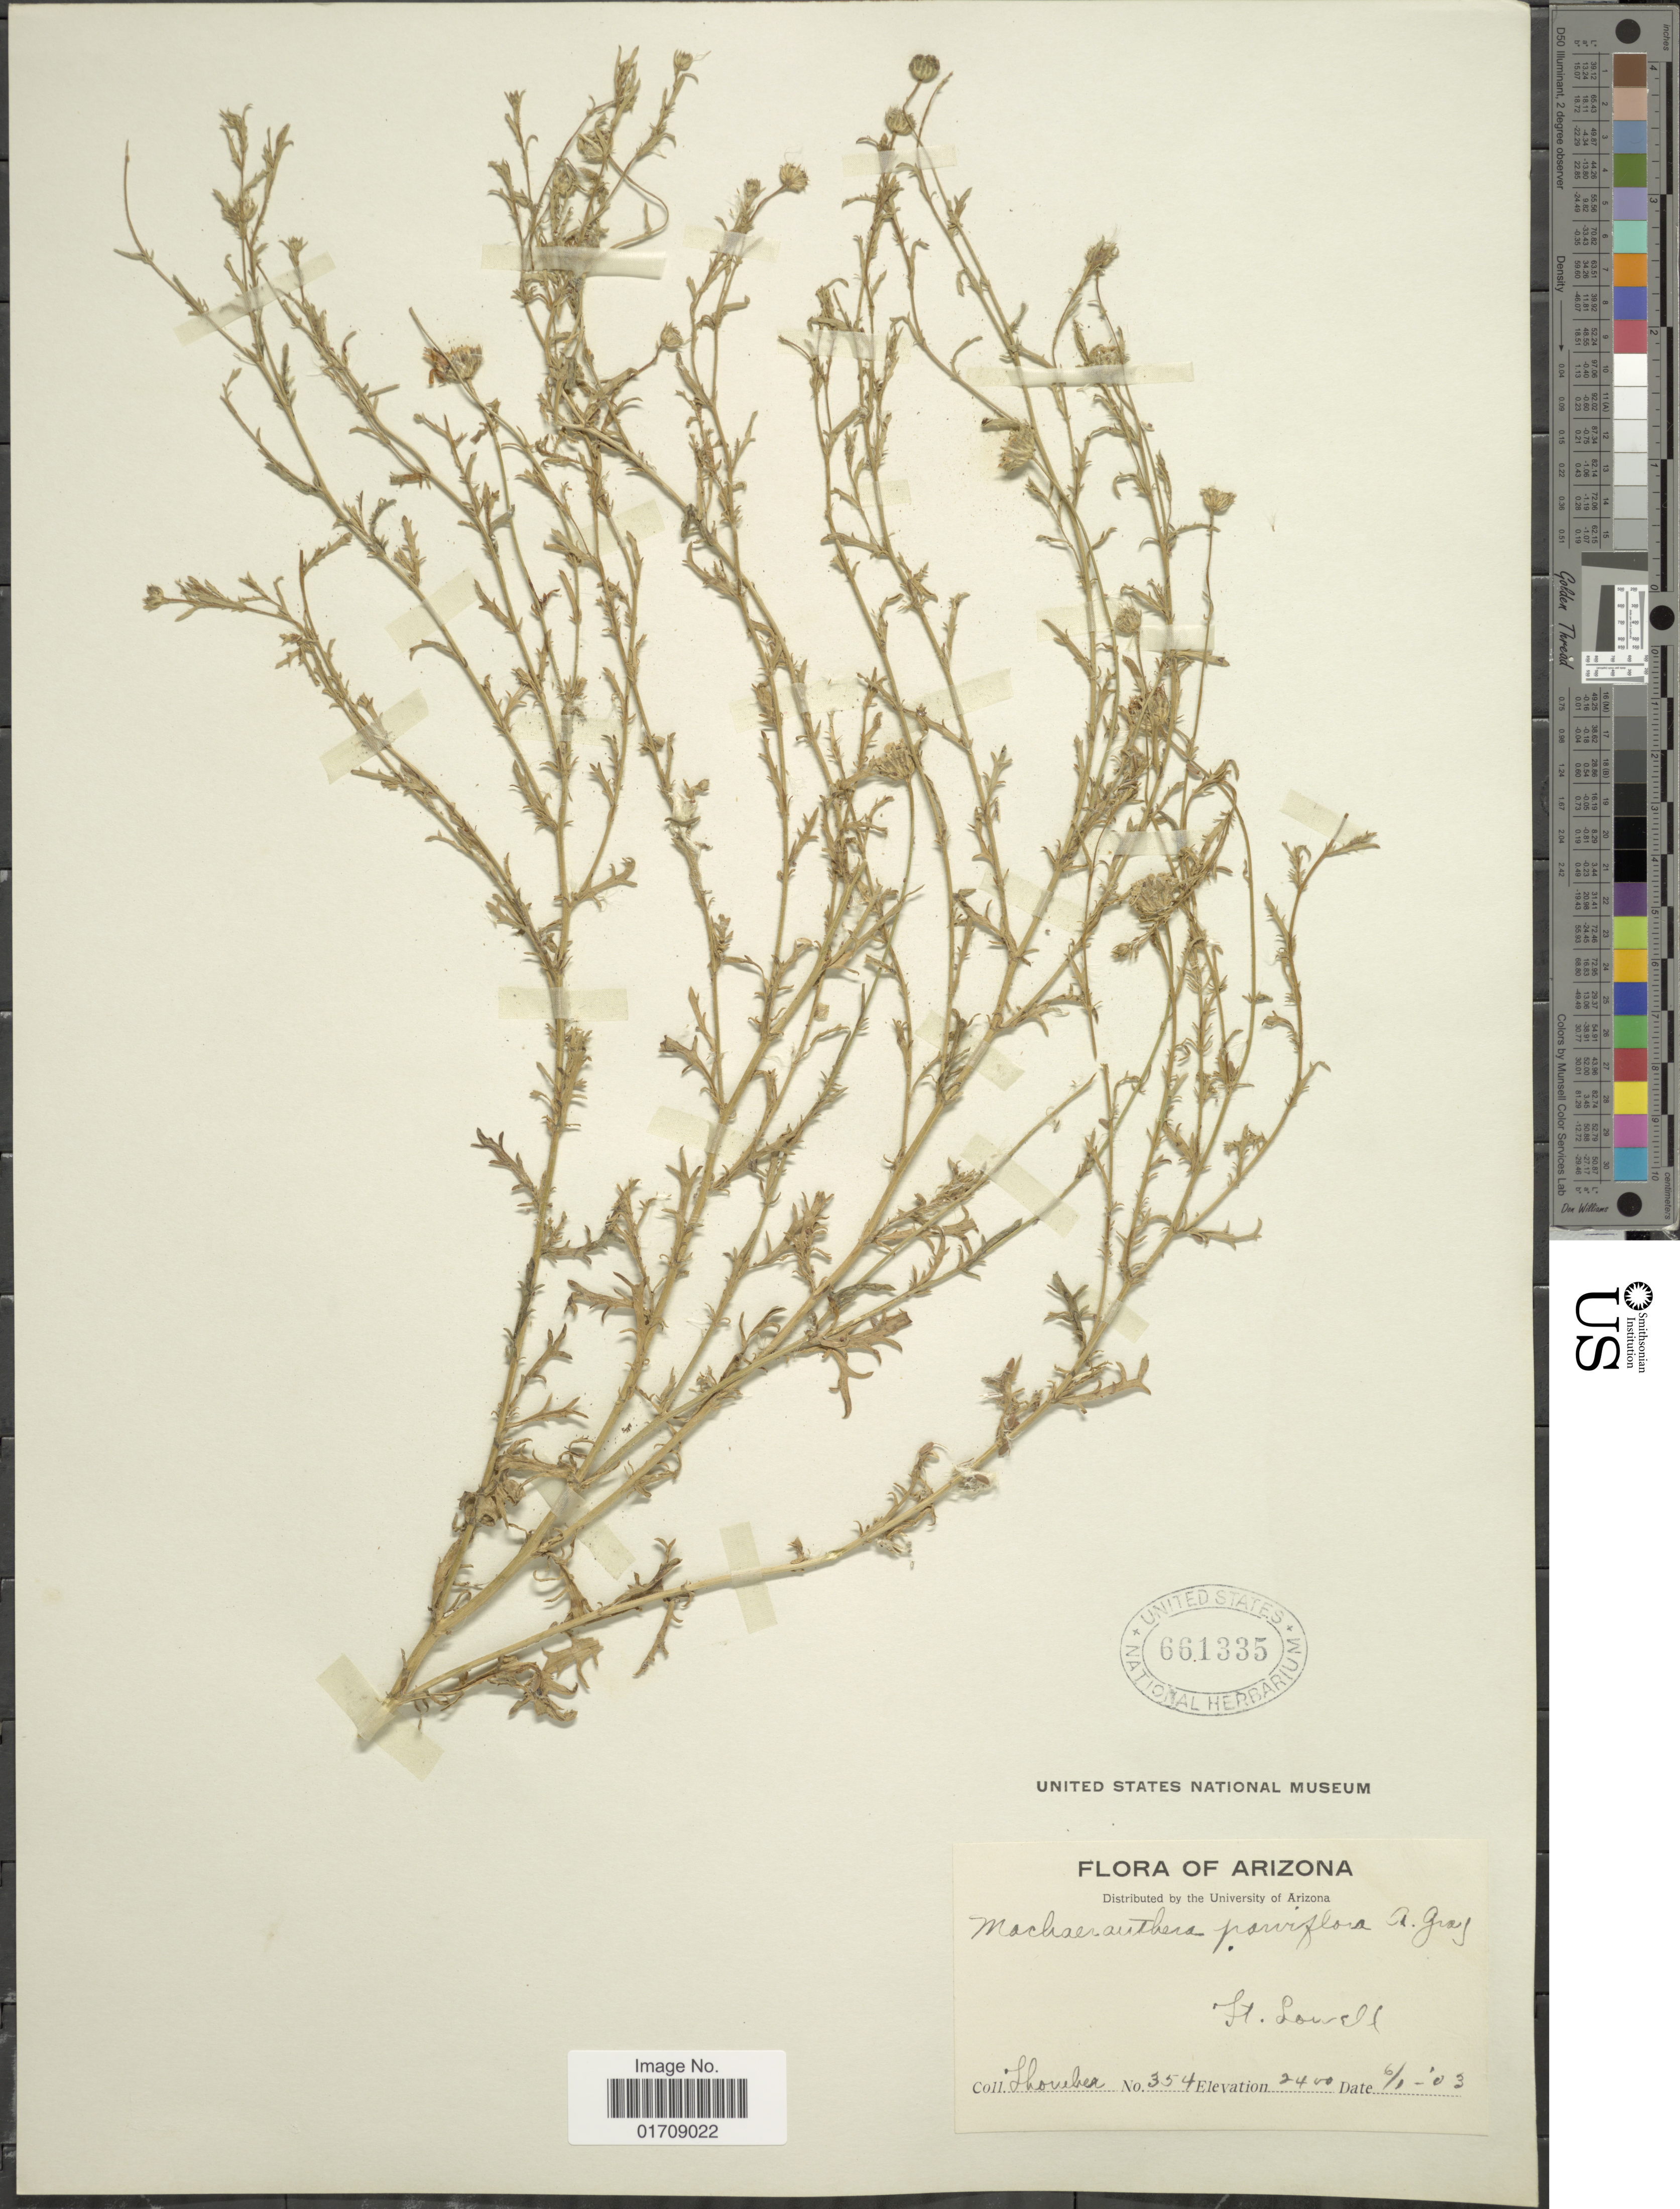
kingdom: Plantae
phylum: Tracheophyta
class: Magnoliopsida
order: Asterales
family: Asteraceae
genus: Machaeranthera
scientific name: Machaeranthera parviflora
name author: A. Gray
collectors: J. Thornber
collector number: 354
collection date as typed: Transcribed d/m/y: 1/6/3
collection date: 1903-06-01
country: United States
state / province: Arizona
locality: Ft. Lowell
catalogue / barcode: US 661335